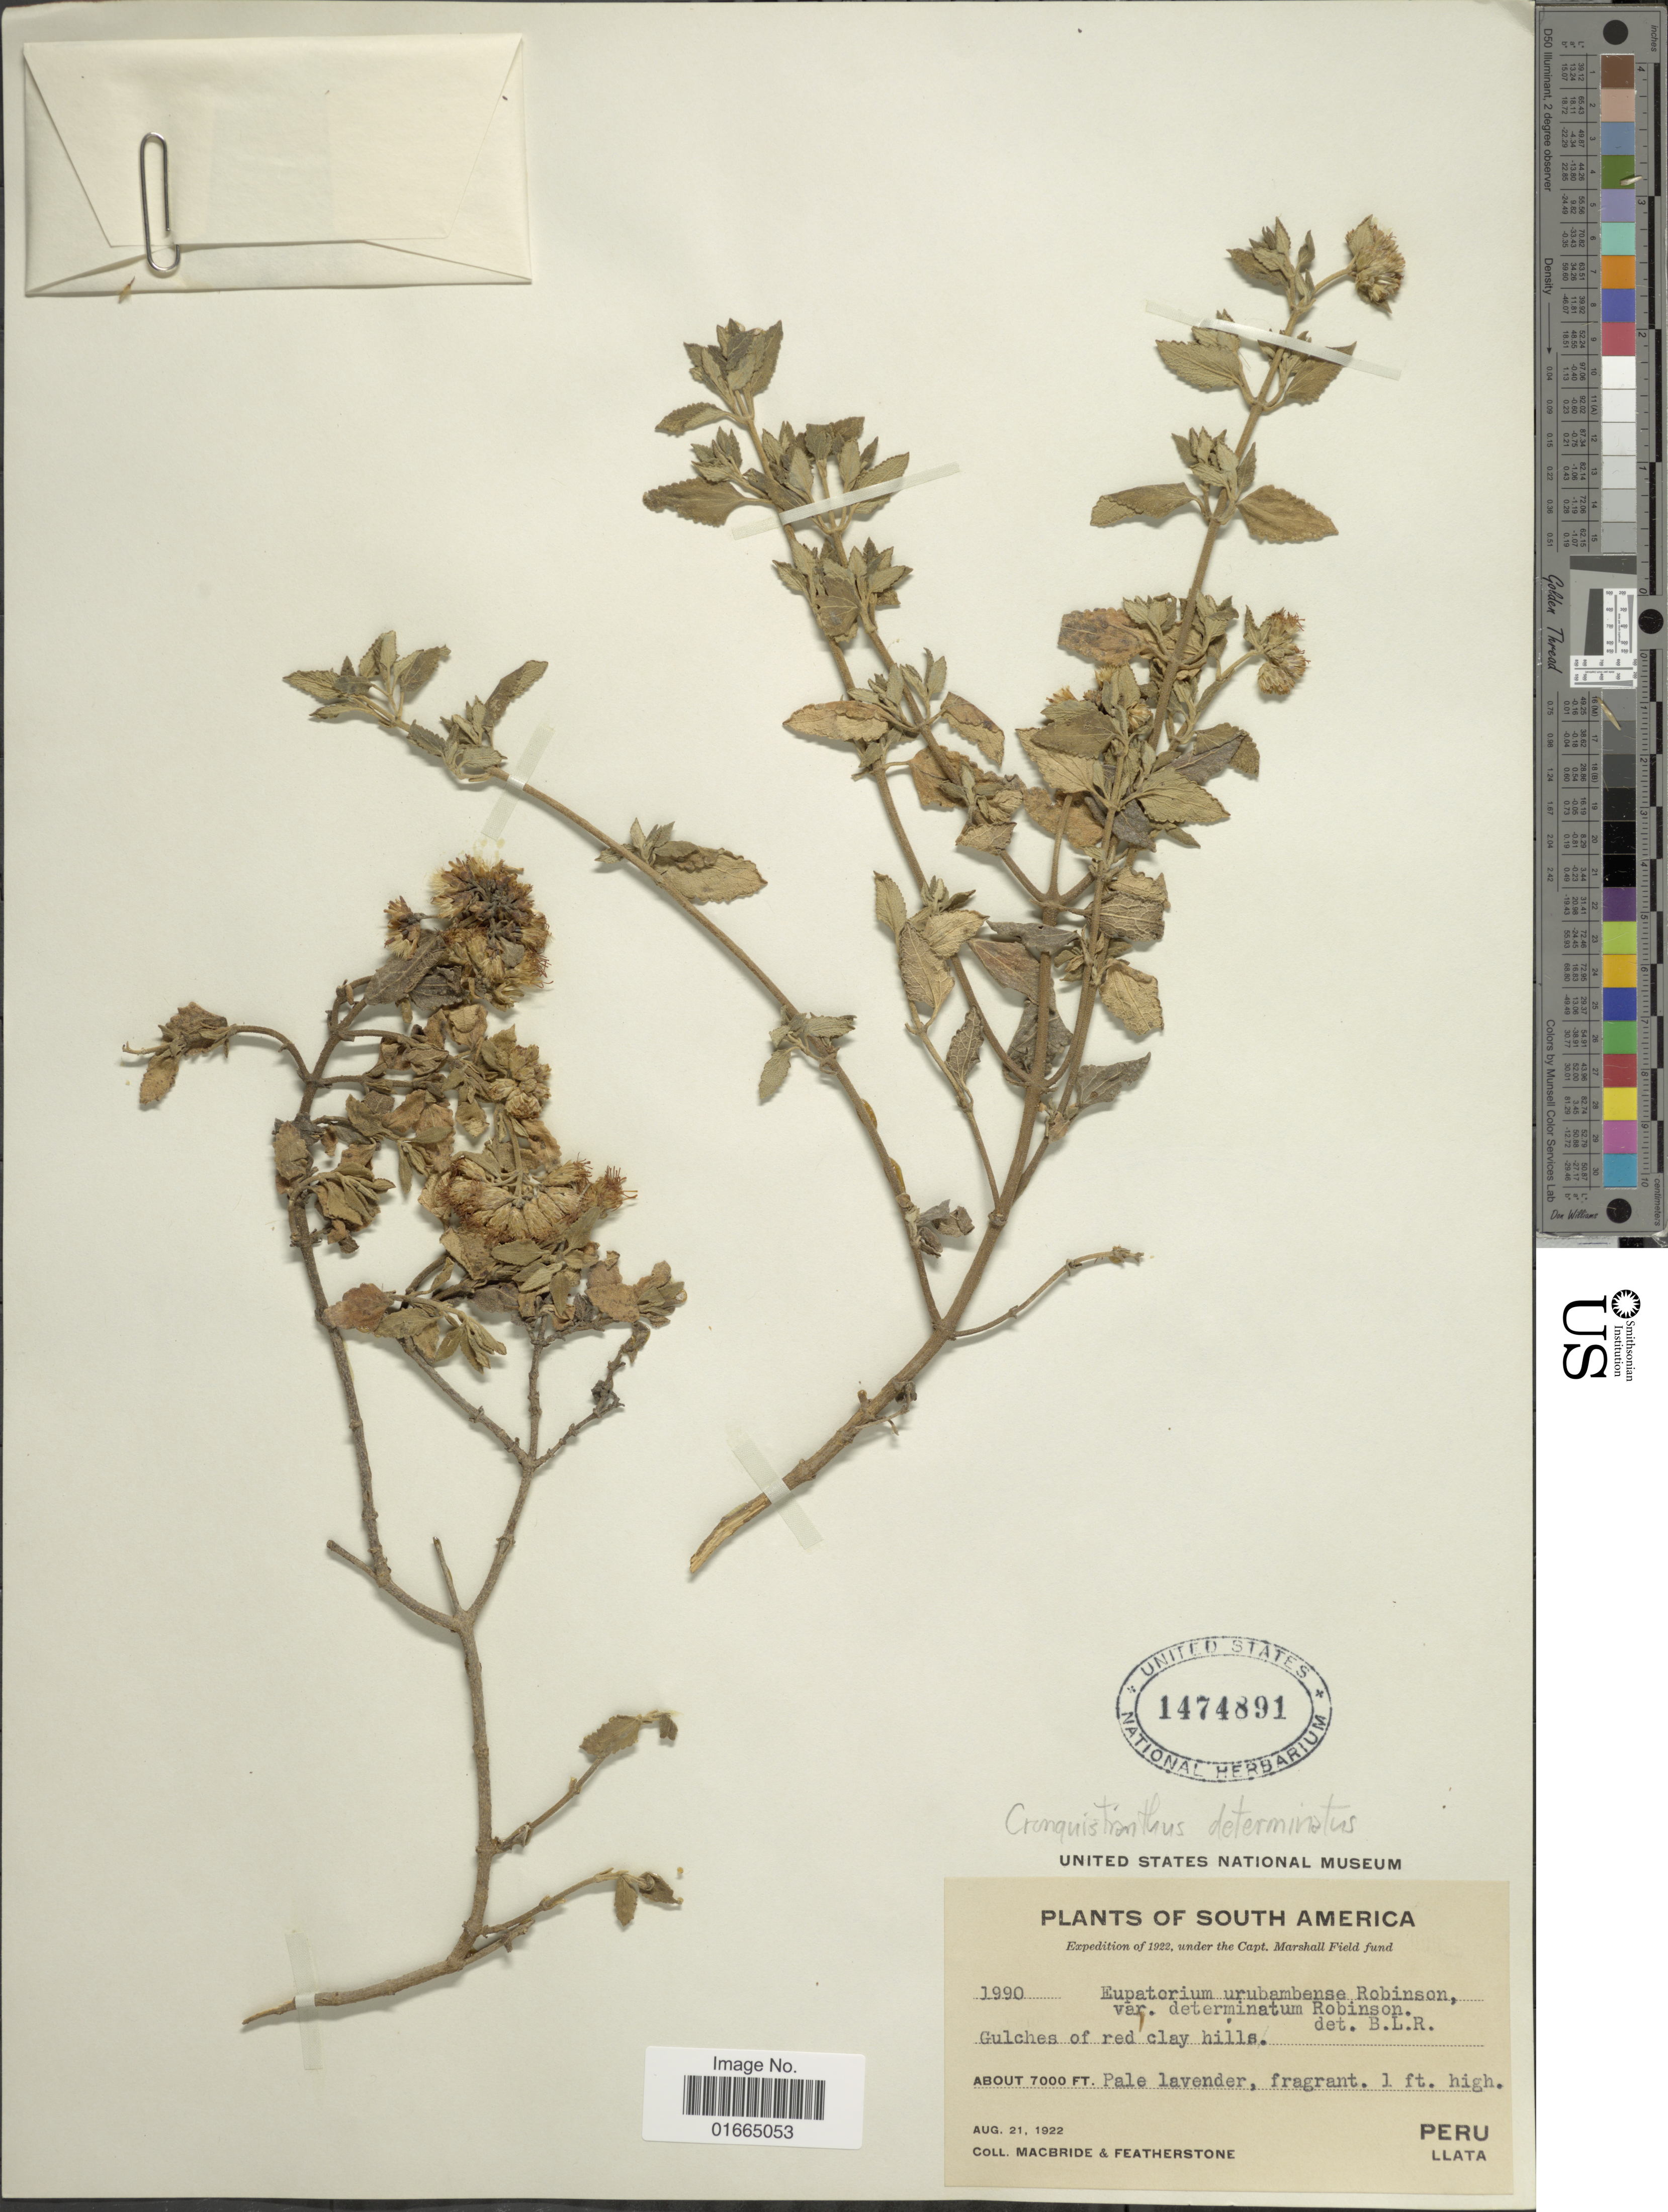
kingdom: Plantae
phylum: Tracheophyta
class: Magnoliopsida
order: Asterales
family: Asteraceae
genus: Cronquistianthus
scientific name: Cronquistianthus determinatus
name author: (B.L. Rob.) R.M. King & H. Rob.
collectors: Macbride, -- & -. Featherstone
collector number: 1990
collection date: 1922-08-21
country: Peru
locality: Gulches of red clay hills. Llata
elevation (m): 2134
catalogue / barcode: US 1474891